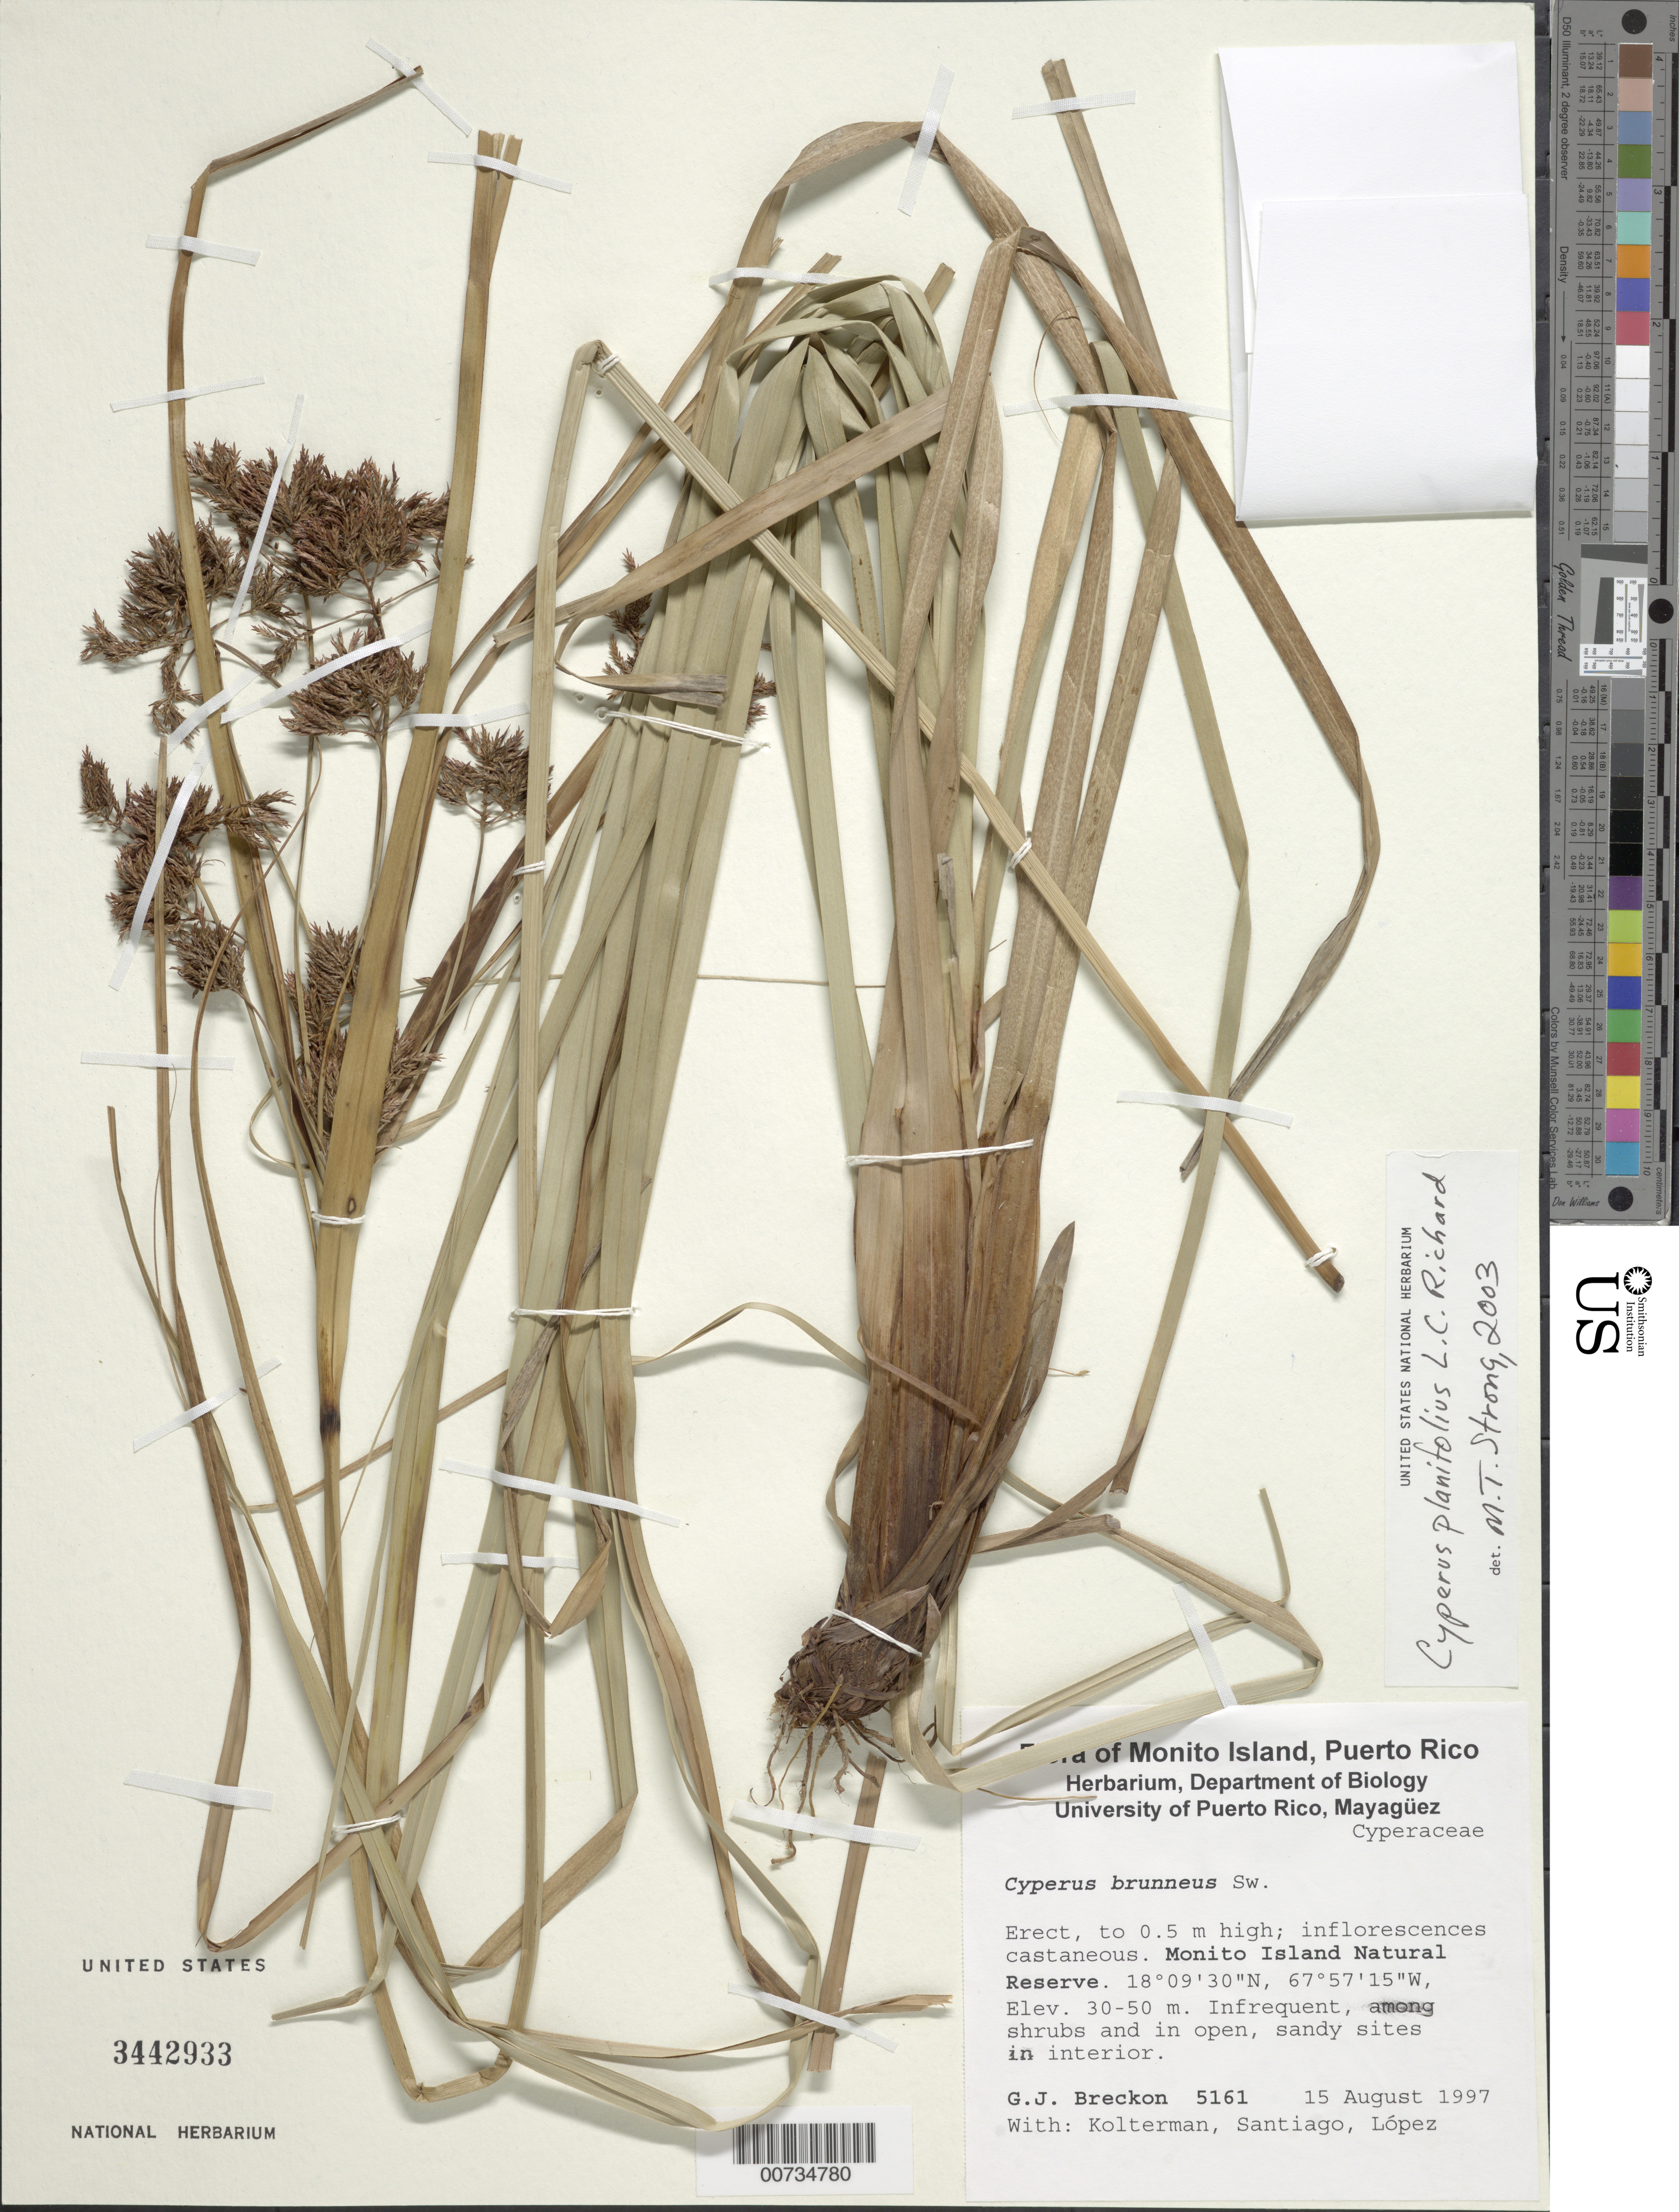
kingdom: Plantae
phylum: Tracheophyta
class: Liliopsida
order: Poales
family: Cyperaceae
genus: Cyperus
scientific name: Cyperus planifolius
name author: Rich.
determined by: Strong, M. T., (US), Smithsonian Institution - National Museum of Natural History (UNITED STATES)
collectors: G. J. Breckon, -. Kolterman, -. Santiago & F. López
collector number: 5161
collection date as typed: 15 Aug 1997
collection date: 1997-08-15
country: Puerto Rico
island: Monito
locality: Monito Island Natural Reserve.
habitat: Among shrubs and in open, sandy sites in interior.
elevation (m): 30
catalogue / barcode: US 3442933